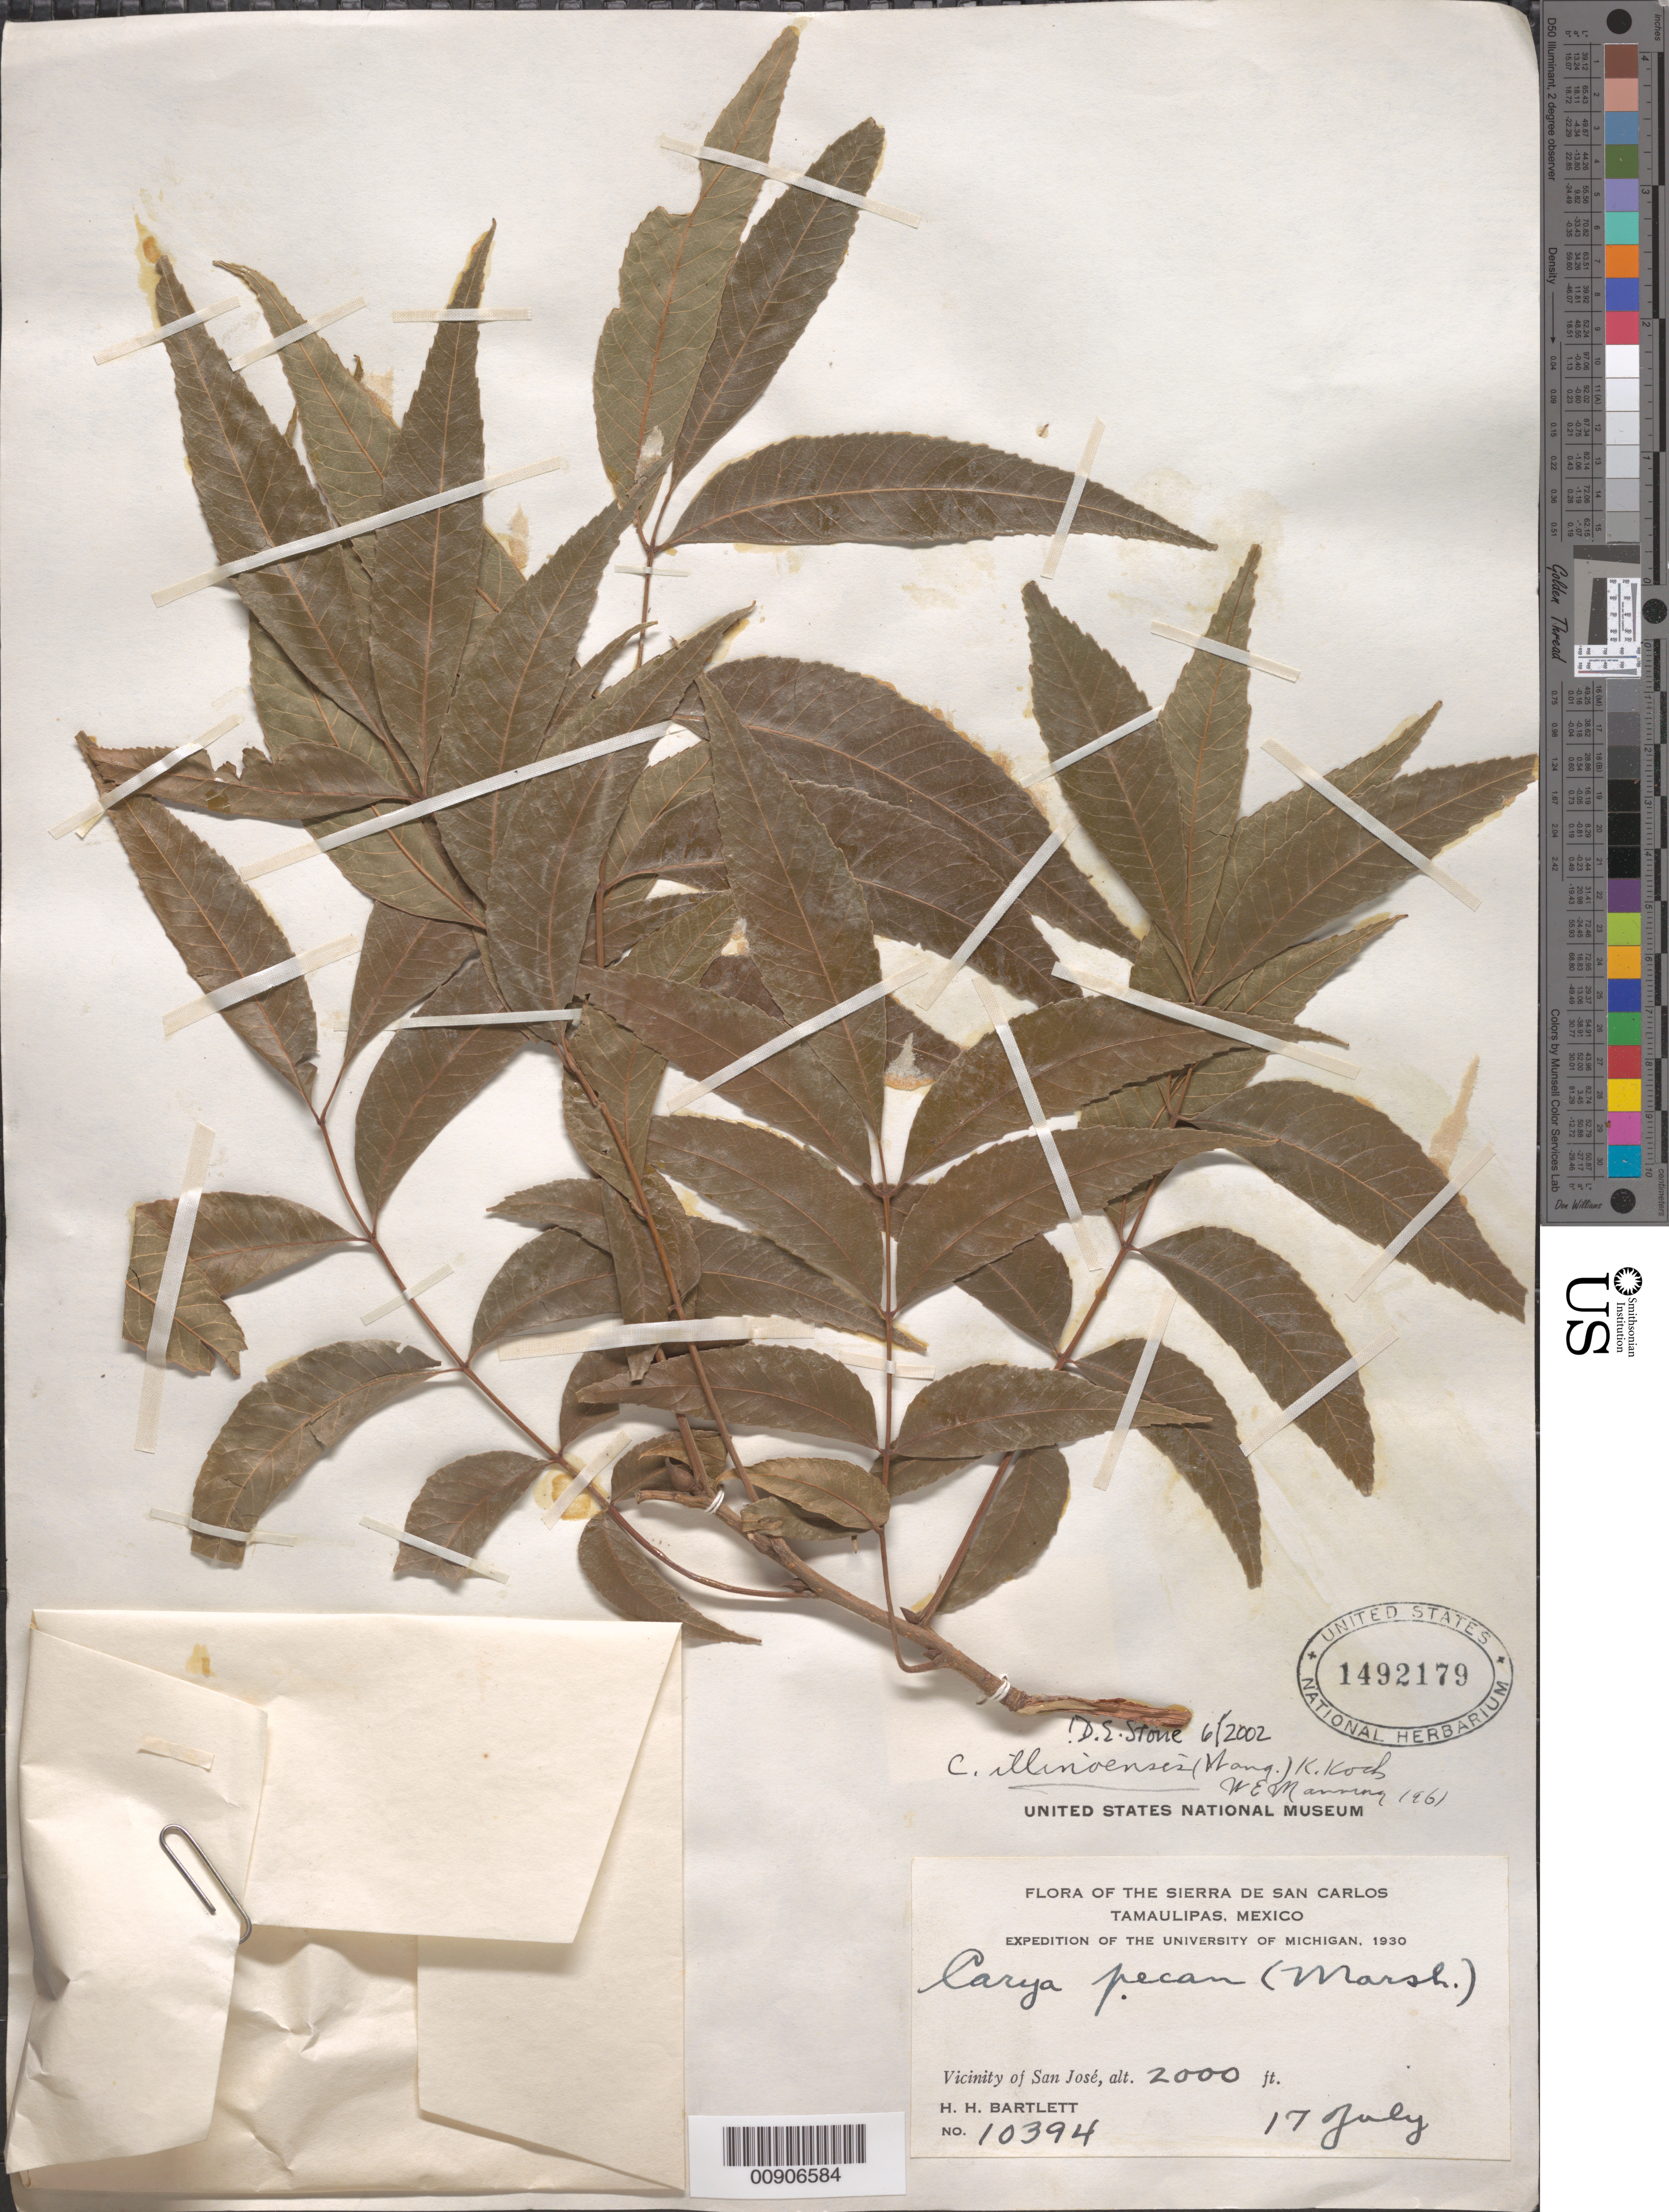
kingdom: Plantae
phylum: Tracheophyta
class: Magnoliopsida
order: Fagales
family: Juglandaceae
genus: Carya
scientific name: Carya illinoinensis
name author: (Wangenh.) K. Koch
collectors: H. H. Bartlett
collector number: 10394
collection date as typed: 17 Jul 1930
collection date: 1930-07-17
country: Mexico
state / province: Tamaulipas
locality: Sierra de San Carlos, Tamaulipas: Vicinity of San José.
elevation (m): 610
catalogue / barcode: US 1492179